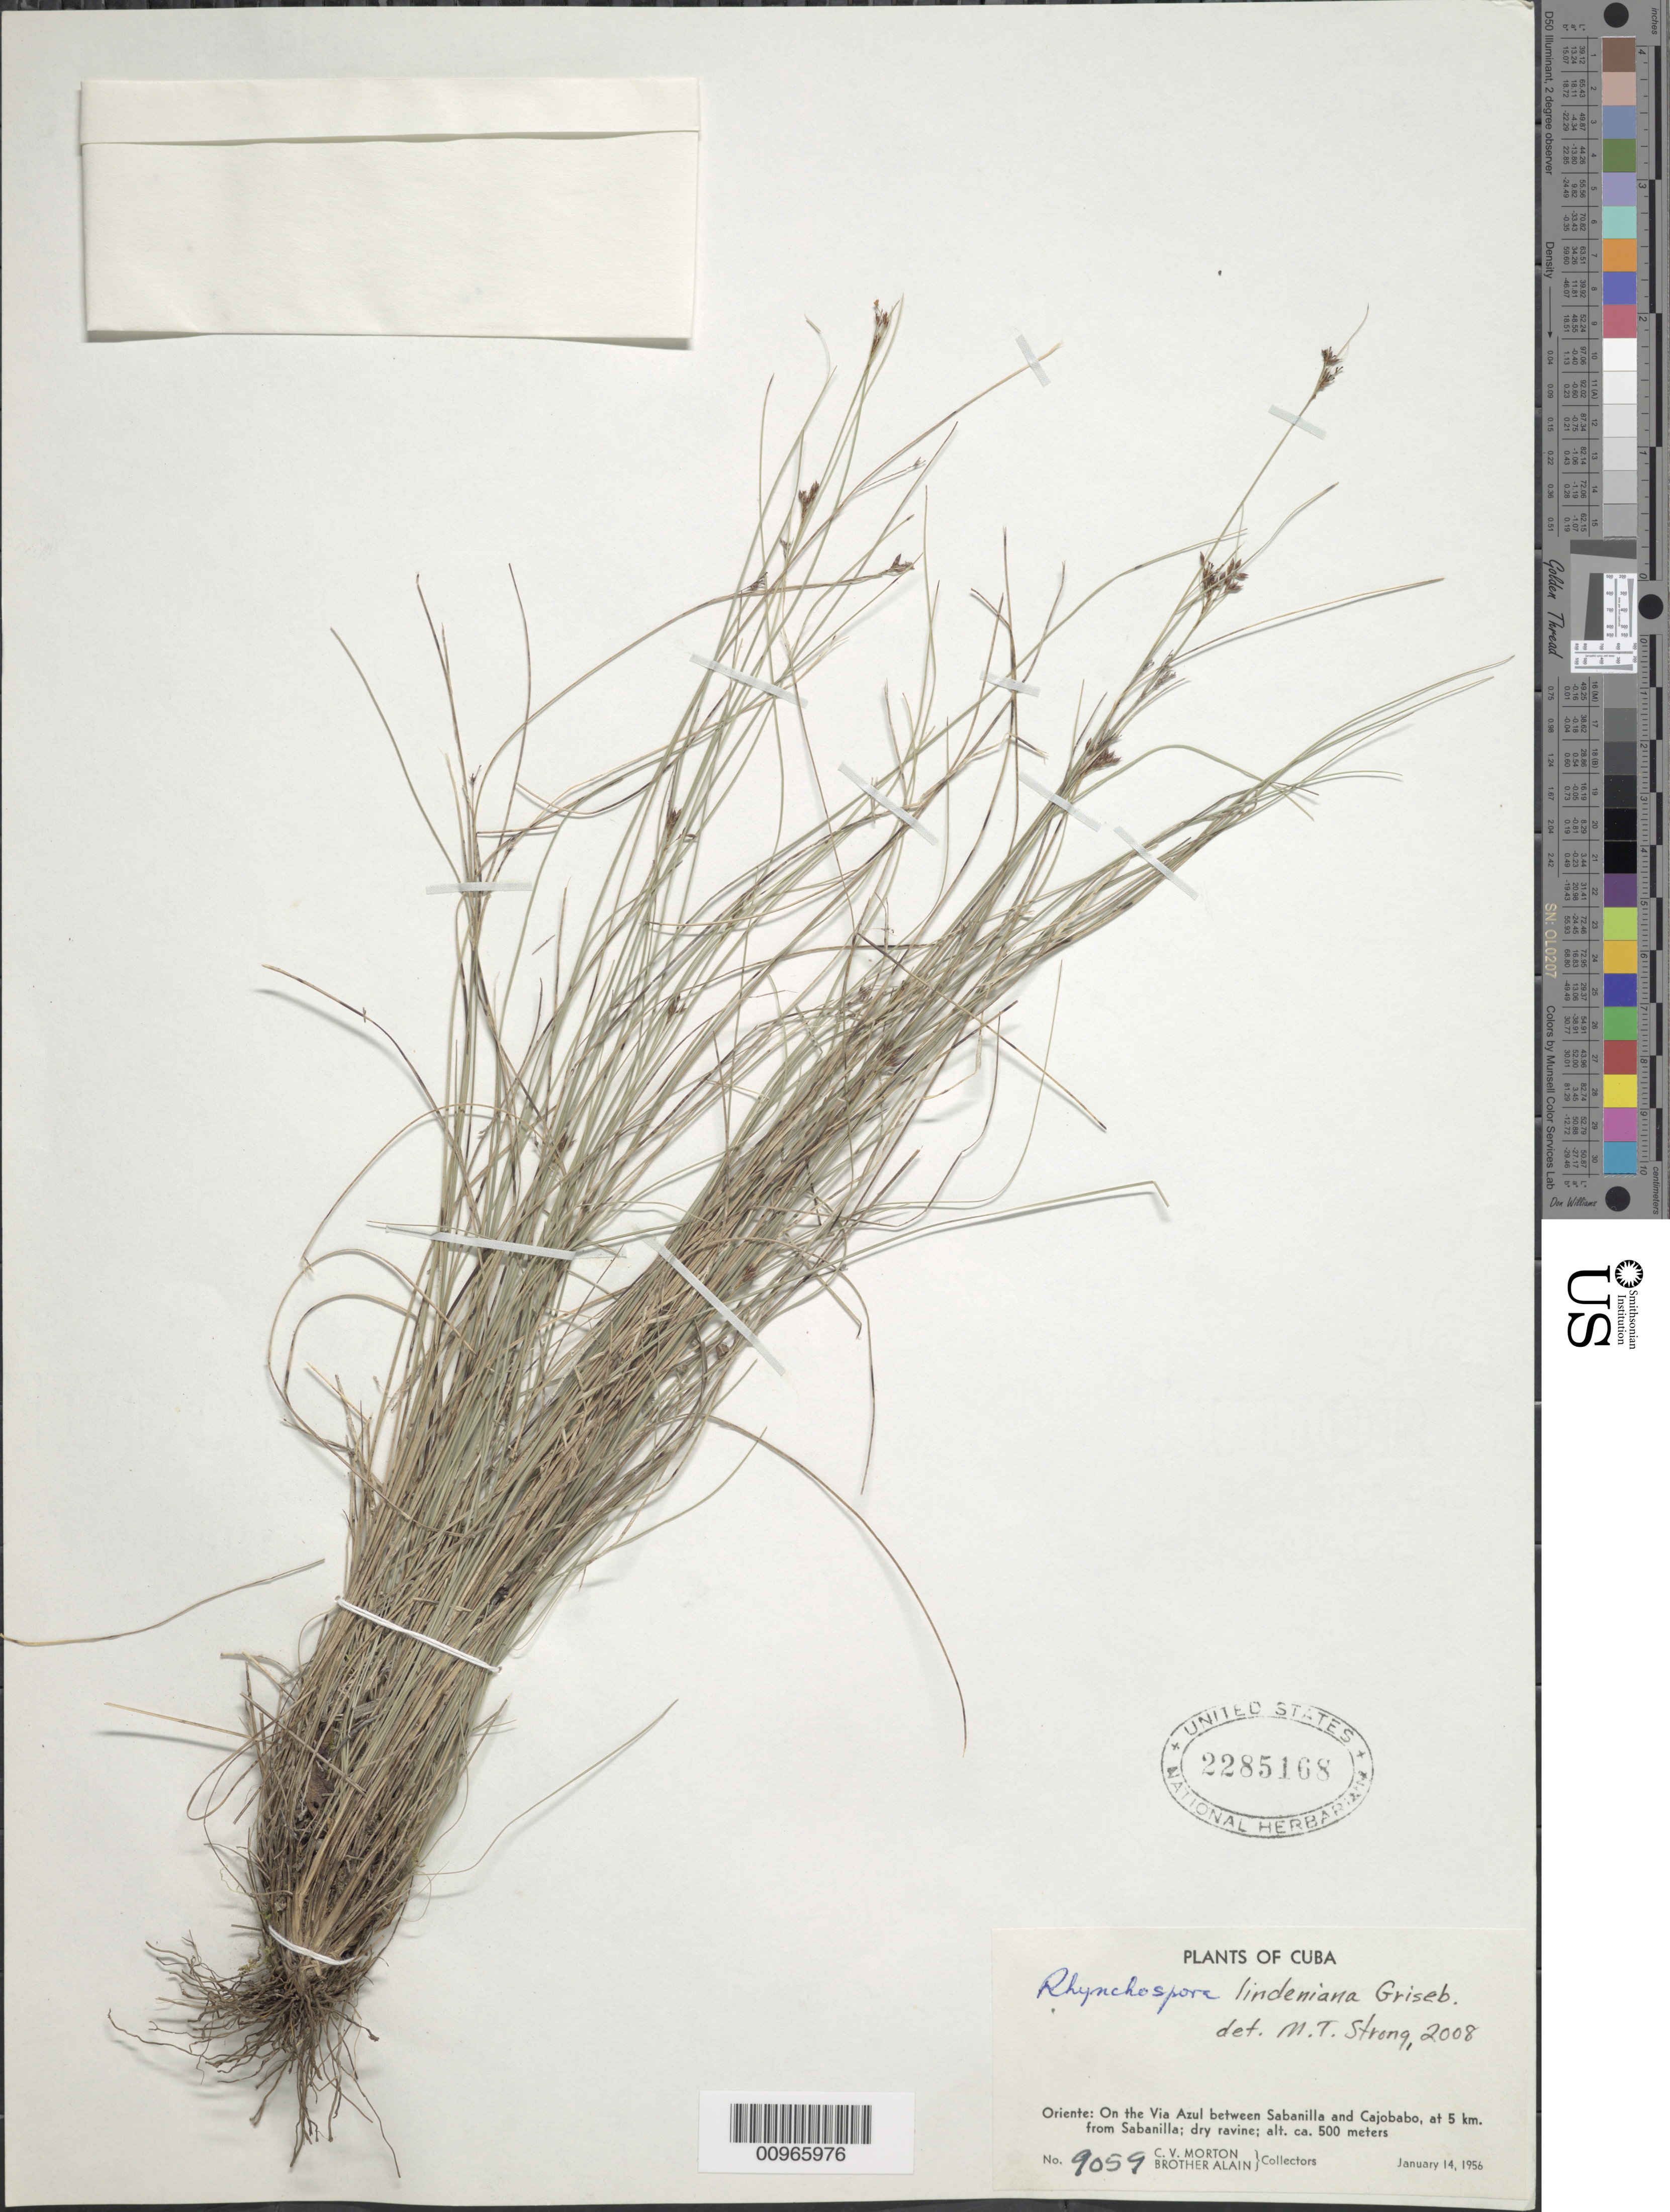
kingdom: Plantae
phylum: Tracheophyta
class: Liliopsida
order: Poales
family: Cyperaceae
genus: Rhynchospora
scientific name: Rhynchospora lindeniana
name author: Griseb.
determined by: Strong, M. T., (US), Smithsonian Institution - National Museum of Natural History (UNITED STATES)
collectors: C. V. Morton & A. H. Liogier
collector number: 9059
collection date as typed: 14 Jan 1956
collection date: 1956-01-14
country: Cuba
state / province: Oriente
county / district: Dry forest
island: Cuba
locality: On the Via Azul between Sabanilla and Cajobabo, at 5 km from Sabanilla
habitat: Dry ravine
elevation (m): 500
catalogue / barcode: US 2285168